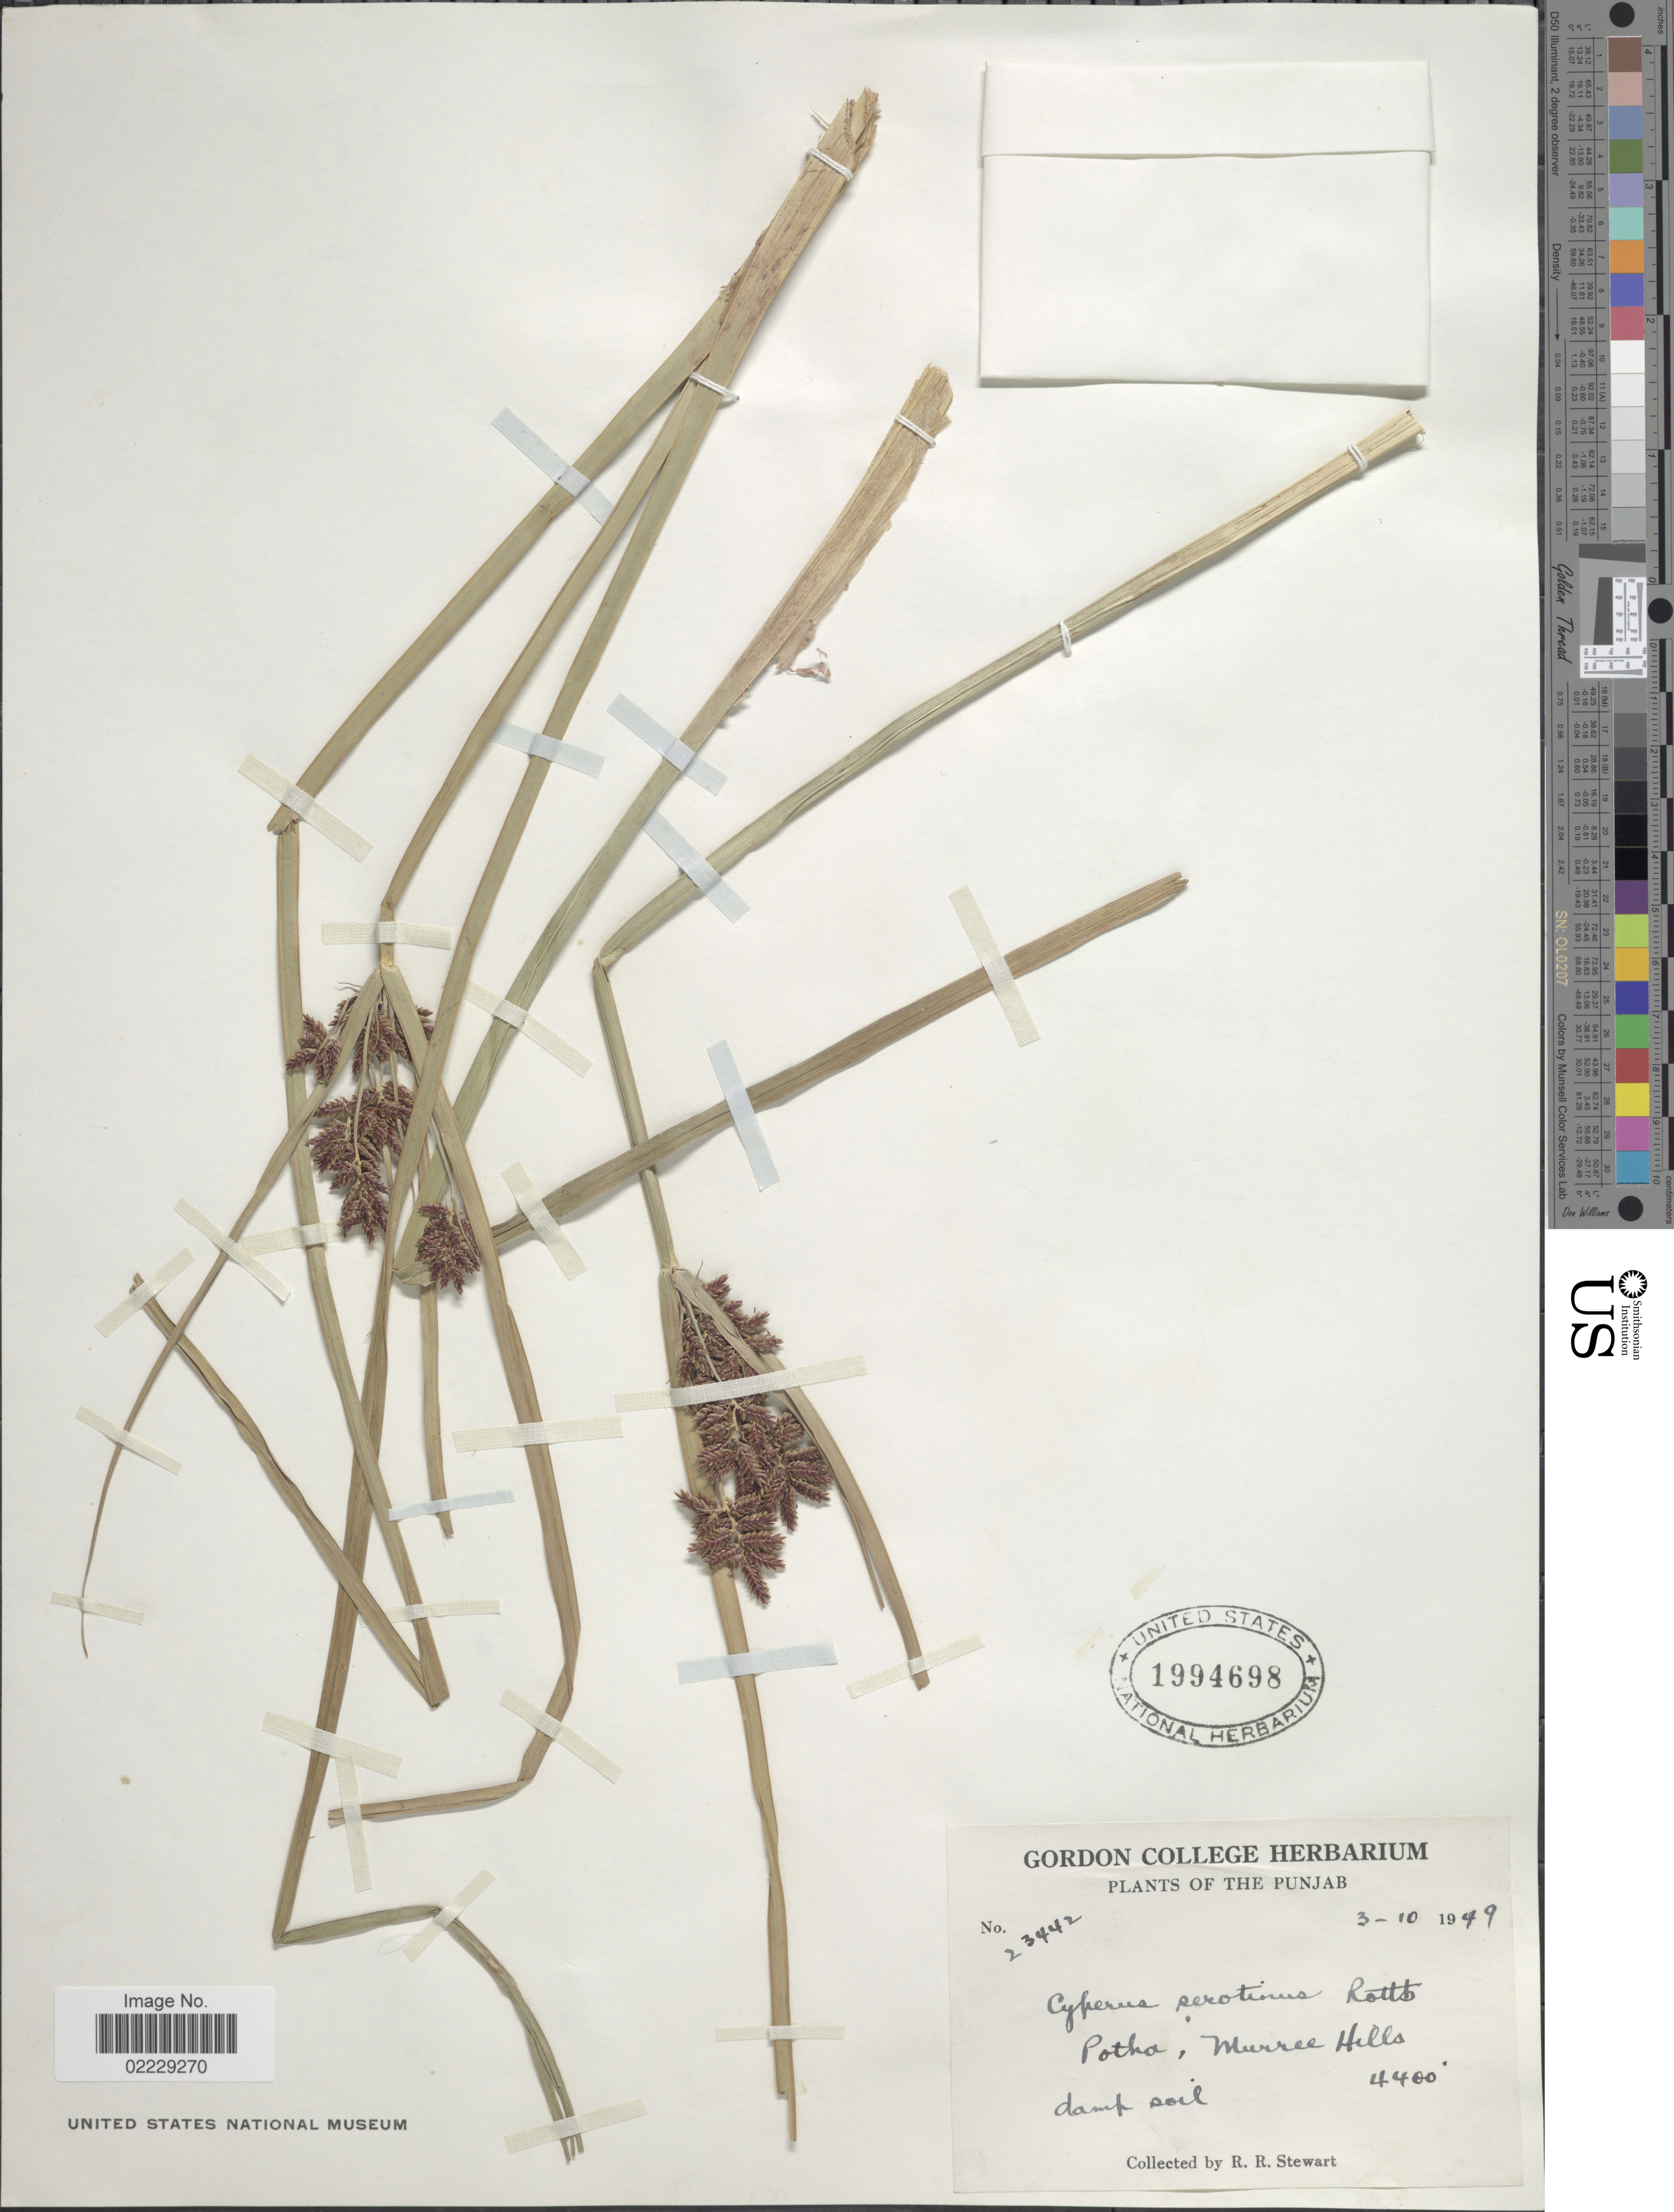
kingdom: Plantae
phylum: Tracheophyta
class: Liliopsida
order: Poales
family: Cyperaceae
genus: Cyperus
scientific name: Cyperus serotinus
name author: Rottb.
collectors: R. R. Stewart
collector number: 23442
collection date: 1949-10-03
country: Pakistan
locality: Punjab. Potha, Murree Hills, damp soil.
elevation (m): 1341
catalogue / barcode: US 1994698